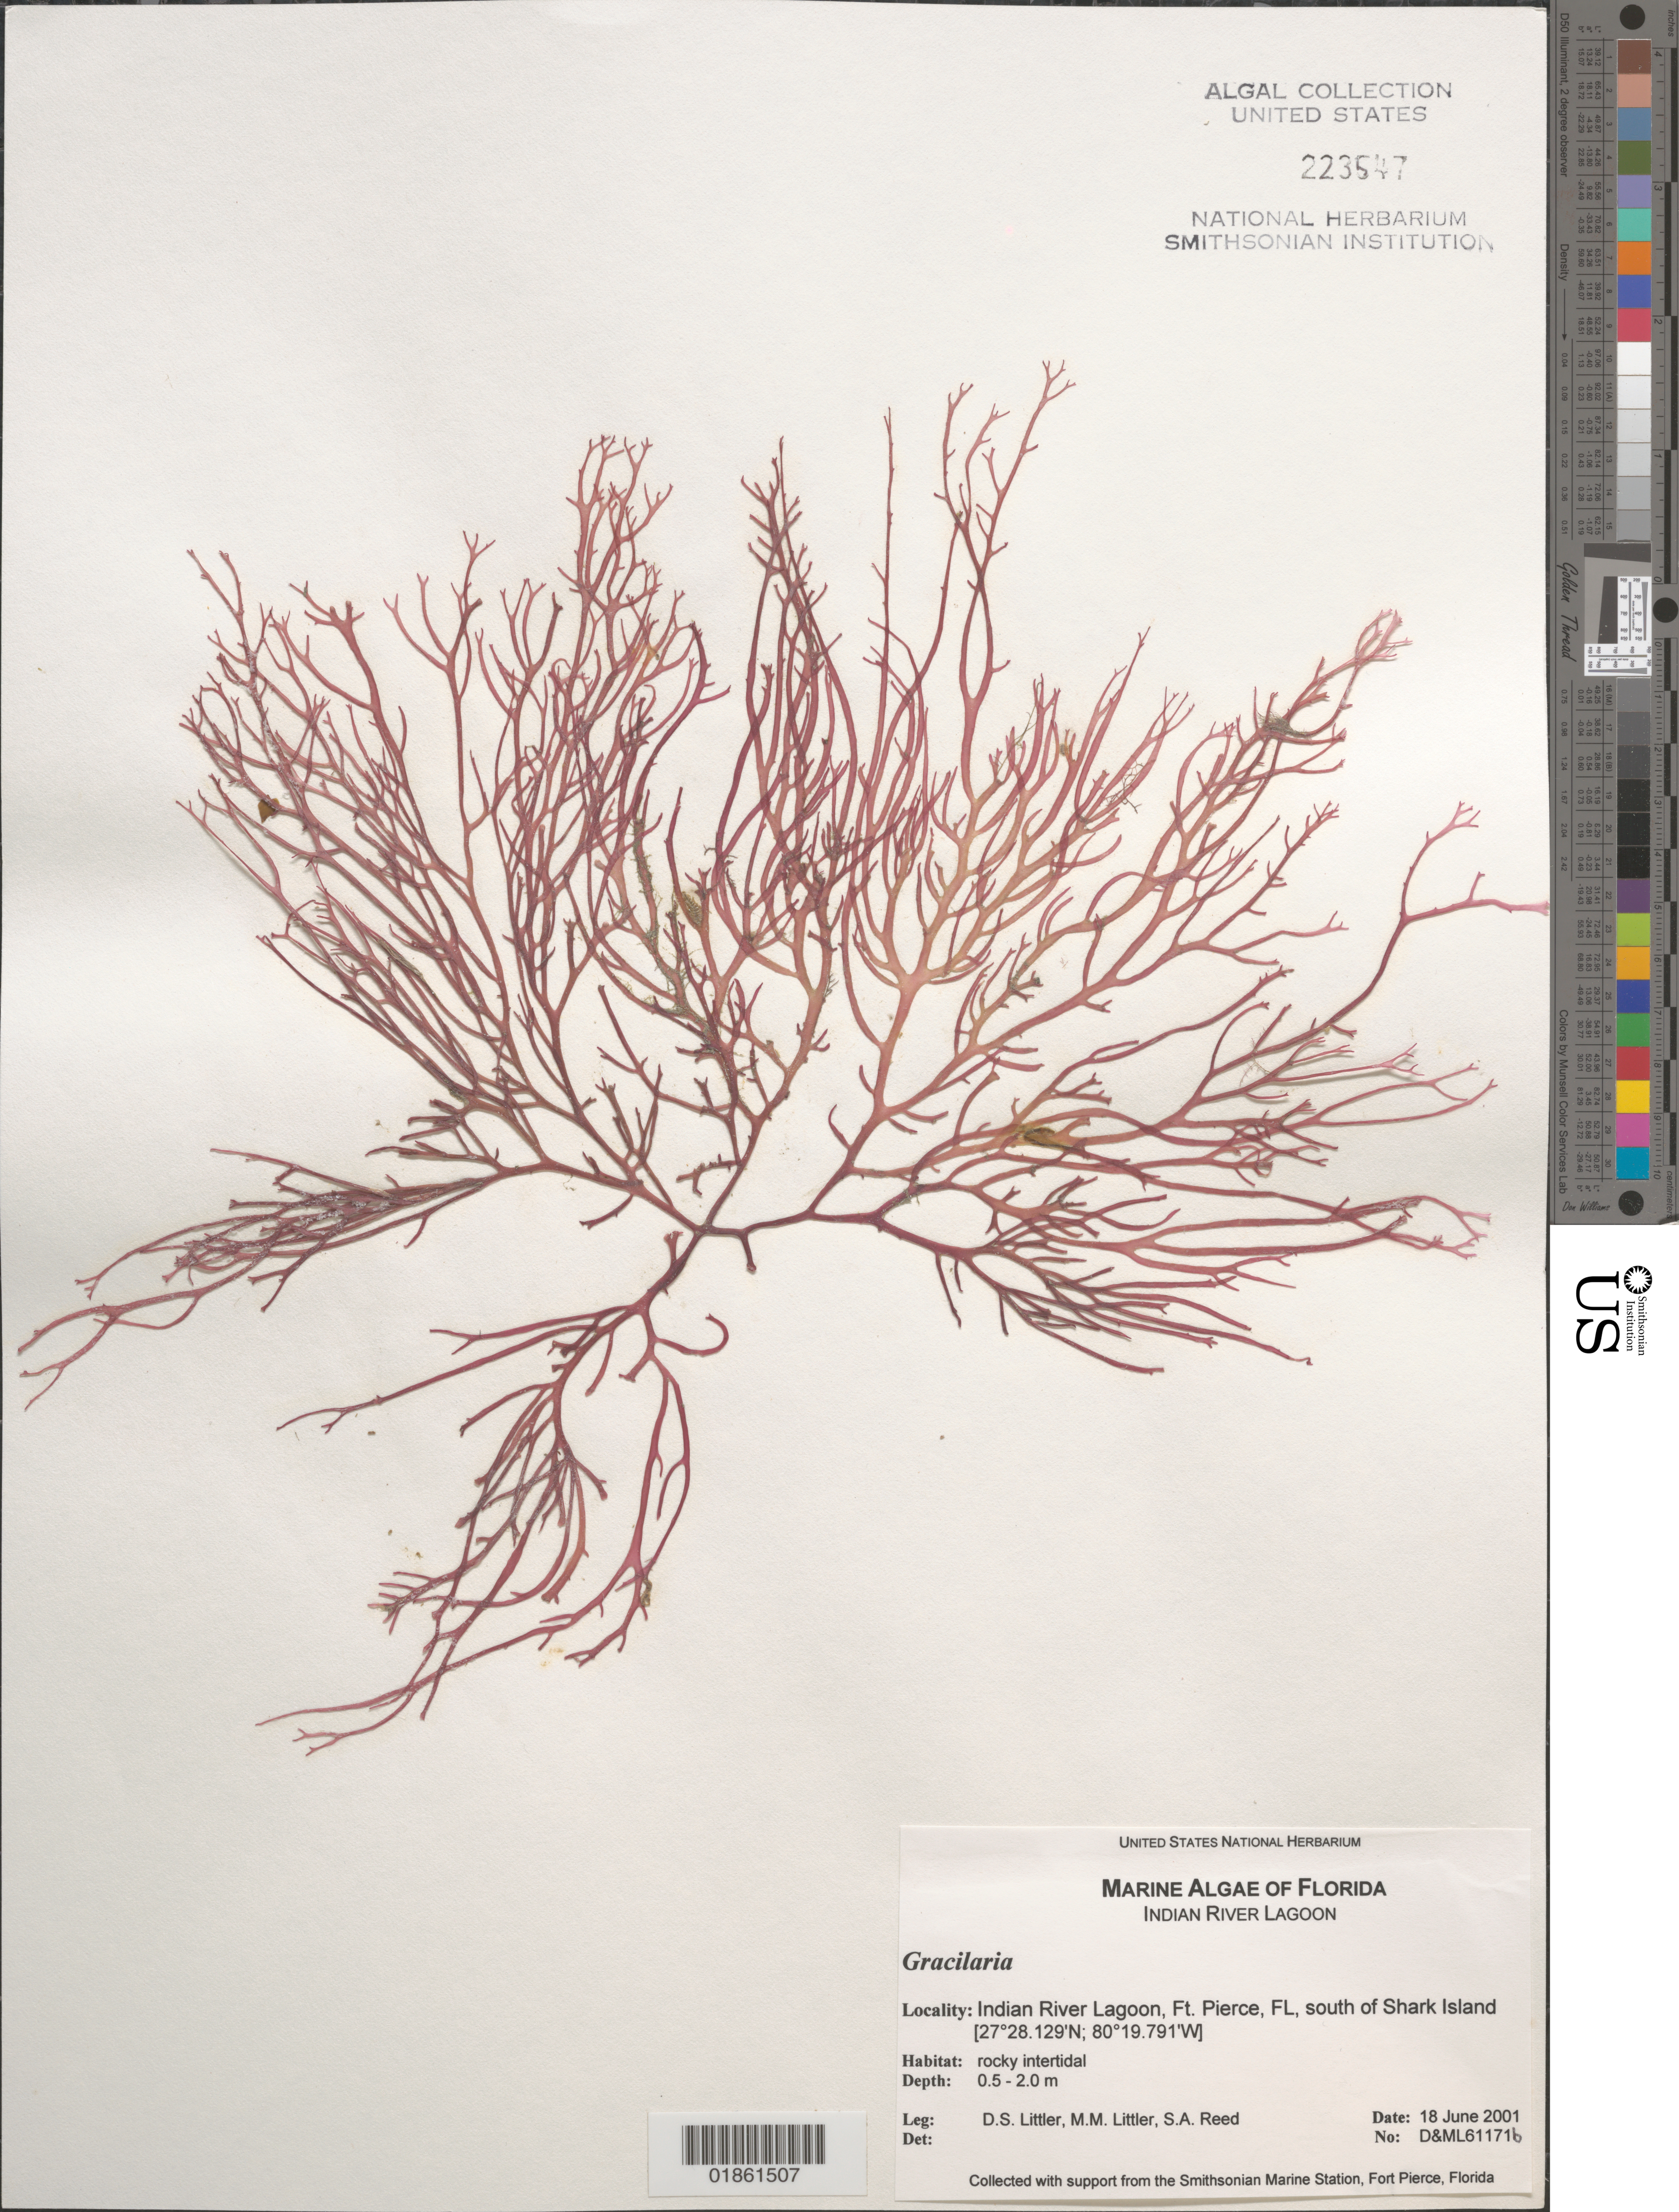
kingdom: Plantae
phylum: Rhodophyta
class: Florideophyceae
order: Gracilariales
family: Gracilariaceae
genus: Gracilaria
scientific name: Gracilaria sp.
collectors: D. S. Littler, M. M. Littler & S. Reed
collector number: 61171b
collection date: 2001-06-18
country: United States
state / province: Florida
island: Shark Island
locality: Indian River Lagoon, Ft. Pierce. South of Shark Island.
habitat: Rocky intertidal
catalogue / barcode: US 223547